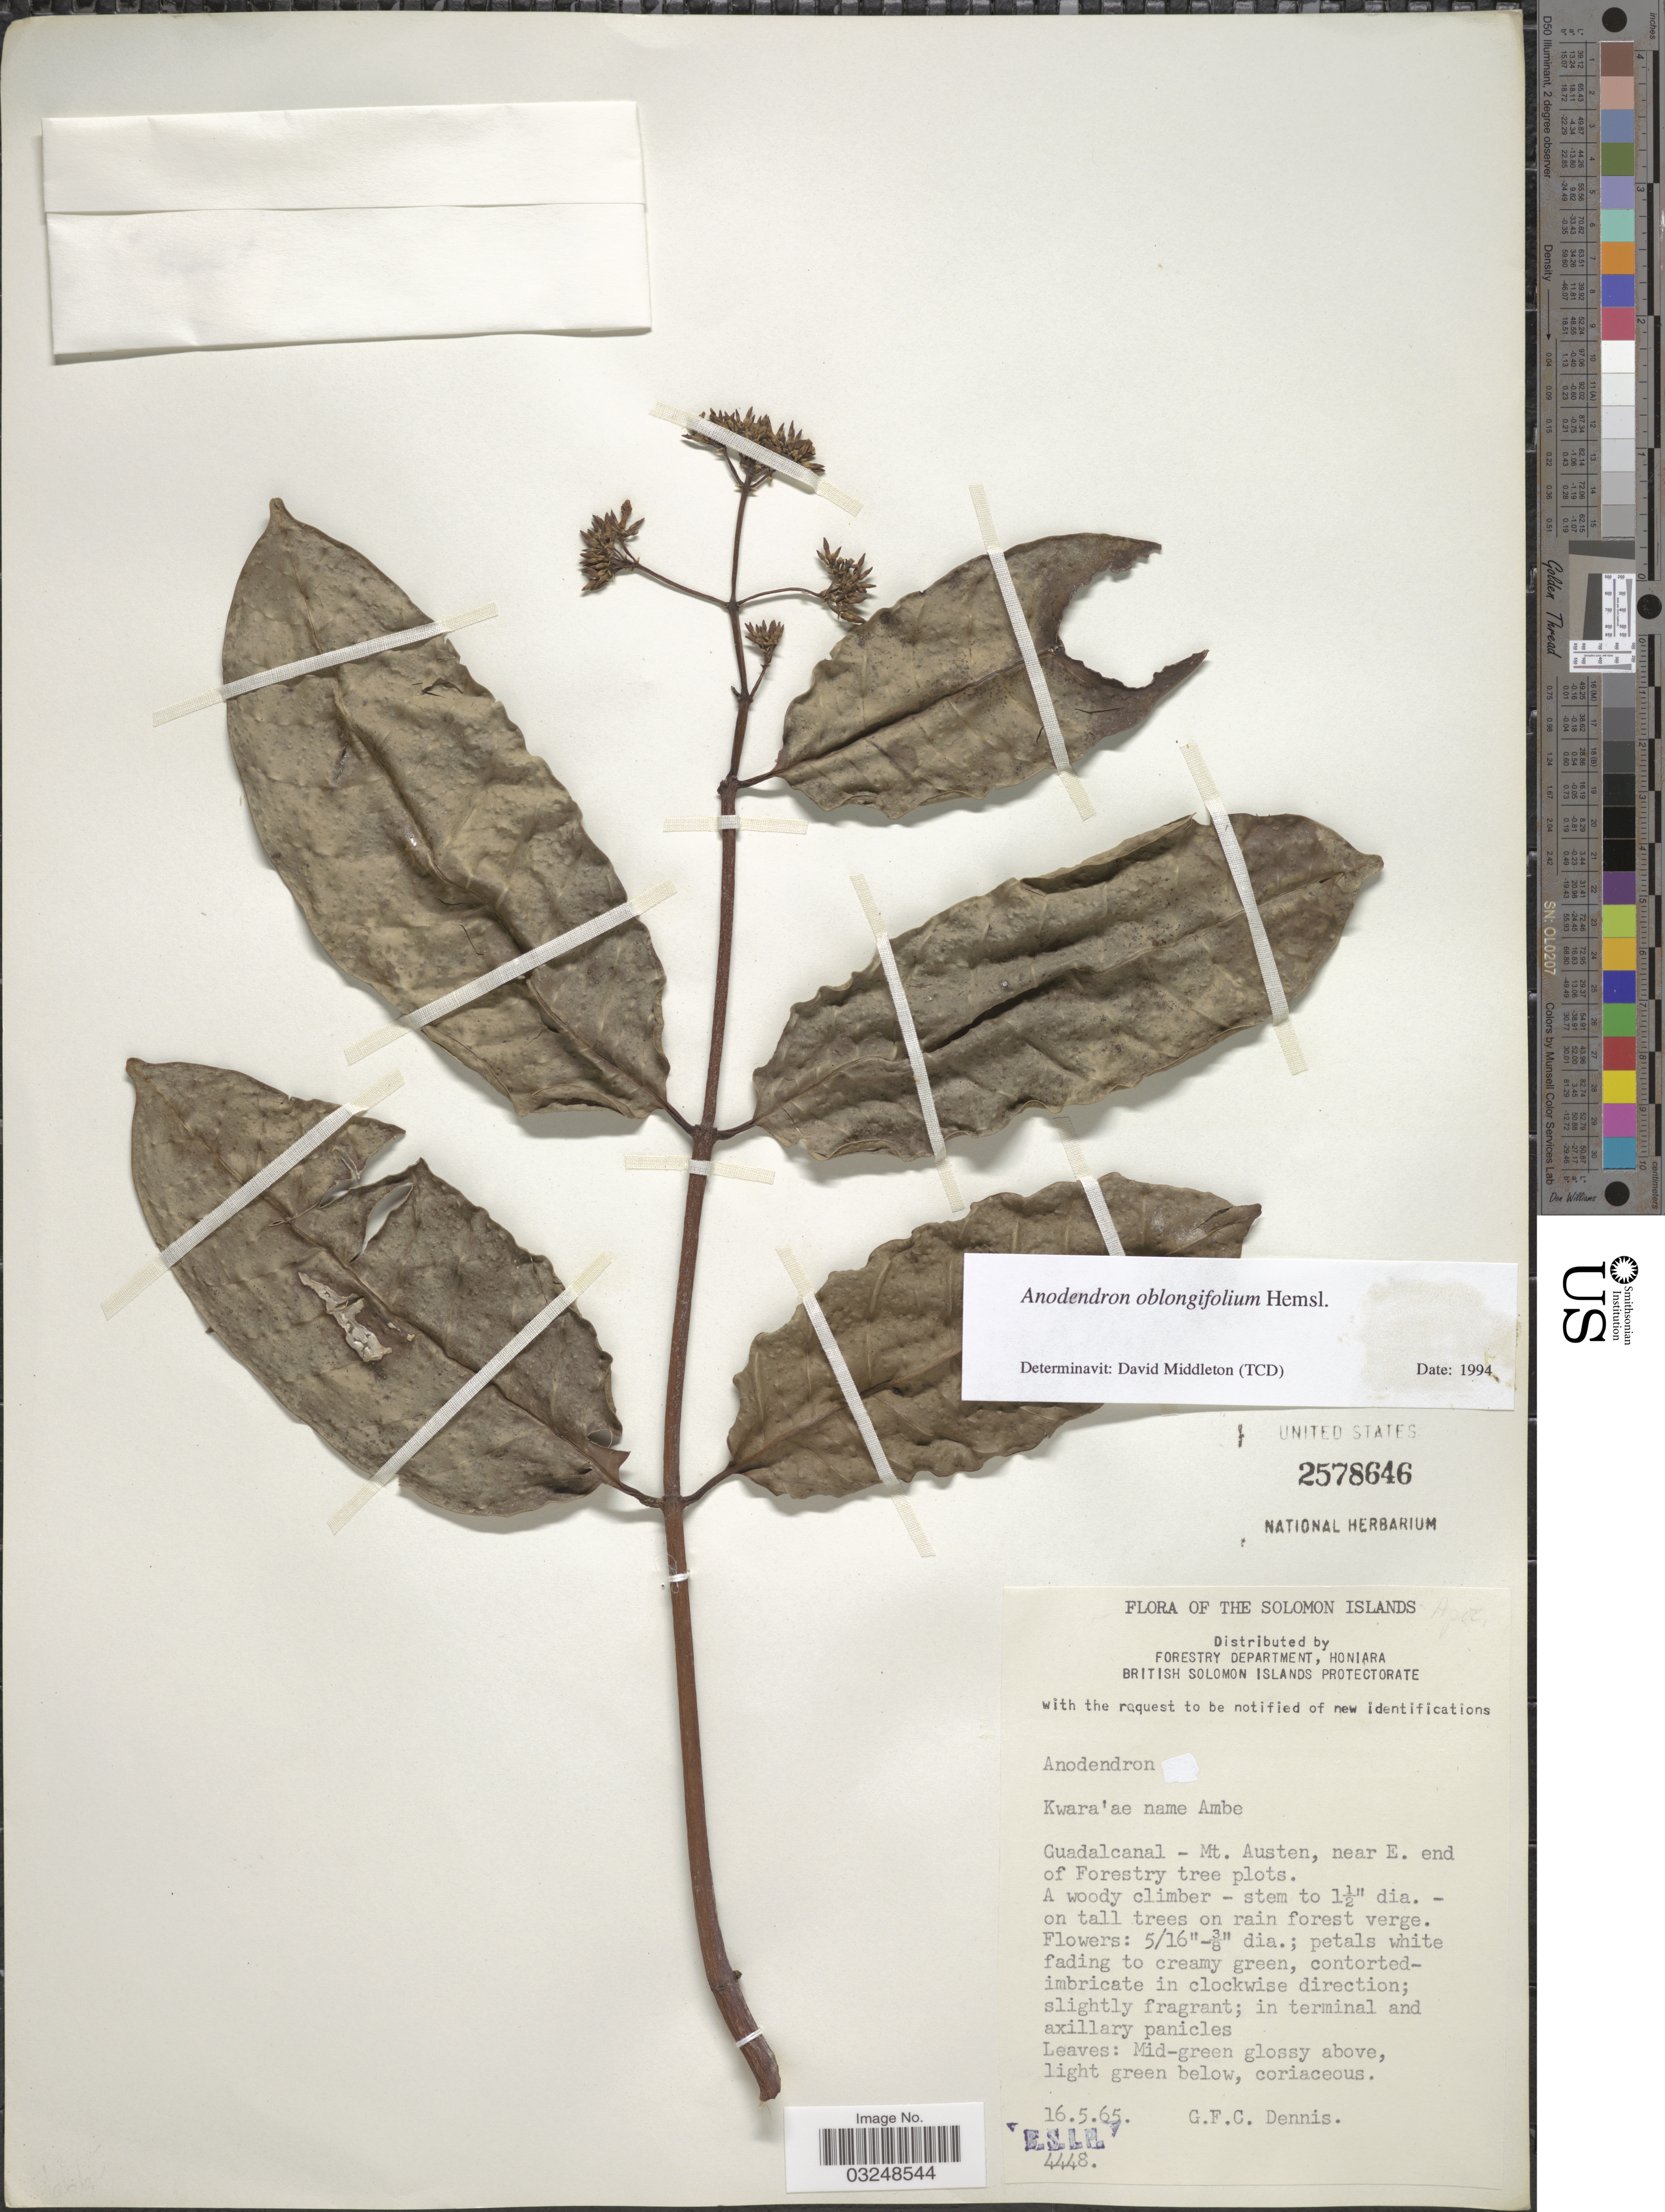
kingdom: Plantae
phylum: Tracheophyta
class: Magnoliopsida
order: Gentianales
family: Apocynaceae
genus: Anodendron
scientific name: Anodendron oblongifolium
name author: Hemsl.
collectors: G. Dennis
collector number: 4448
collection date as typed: Transcribed d/m/y: 16/5/65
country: Solomon Islands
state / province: Solomon Islands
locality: The Solomon Islands, Guadalcanal - Mt. Austen, near E. end of Forestry tree plots.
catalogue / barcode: US 2578646